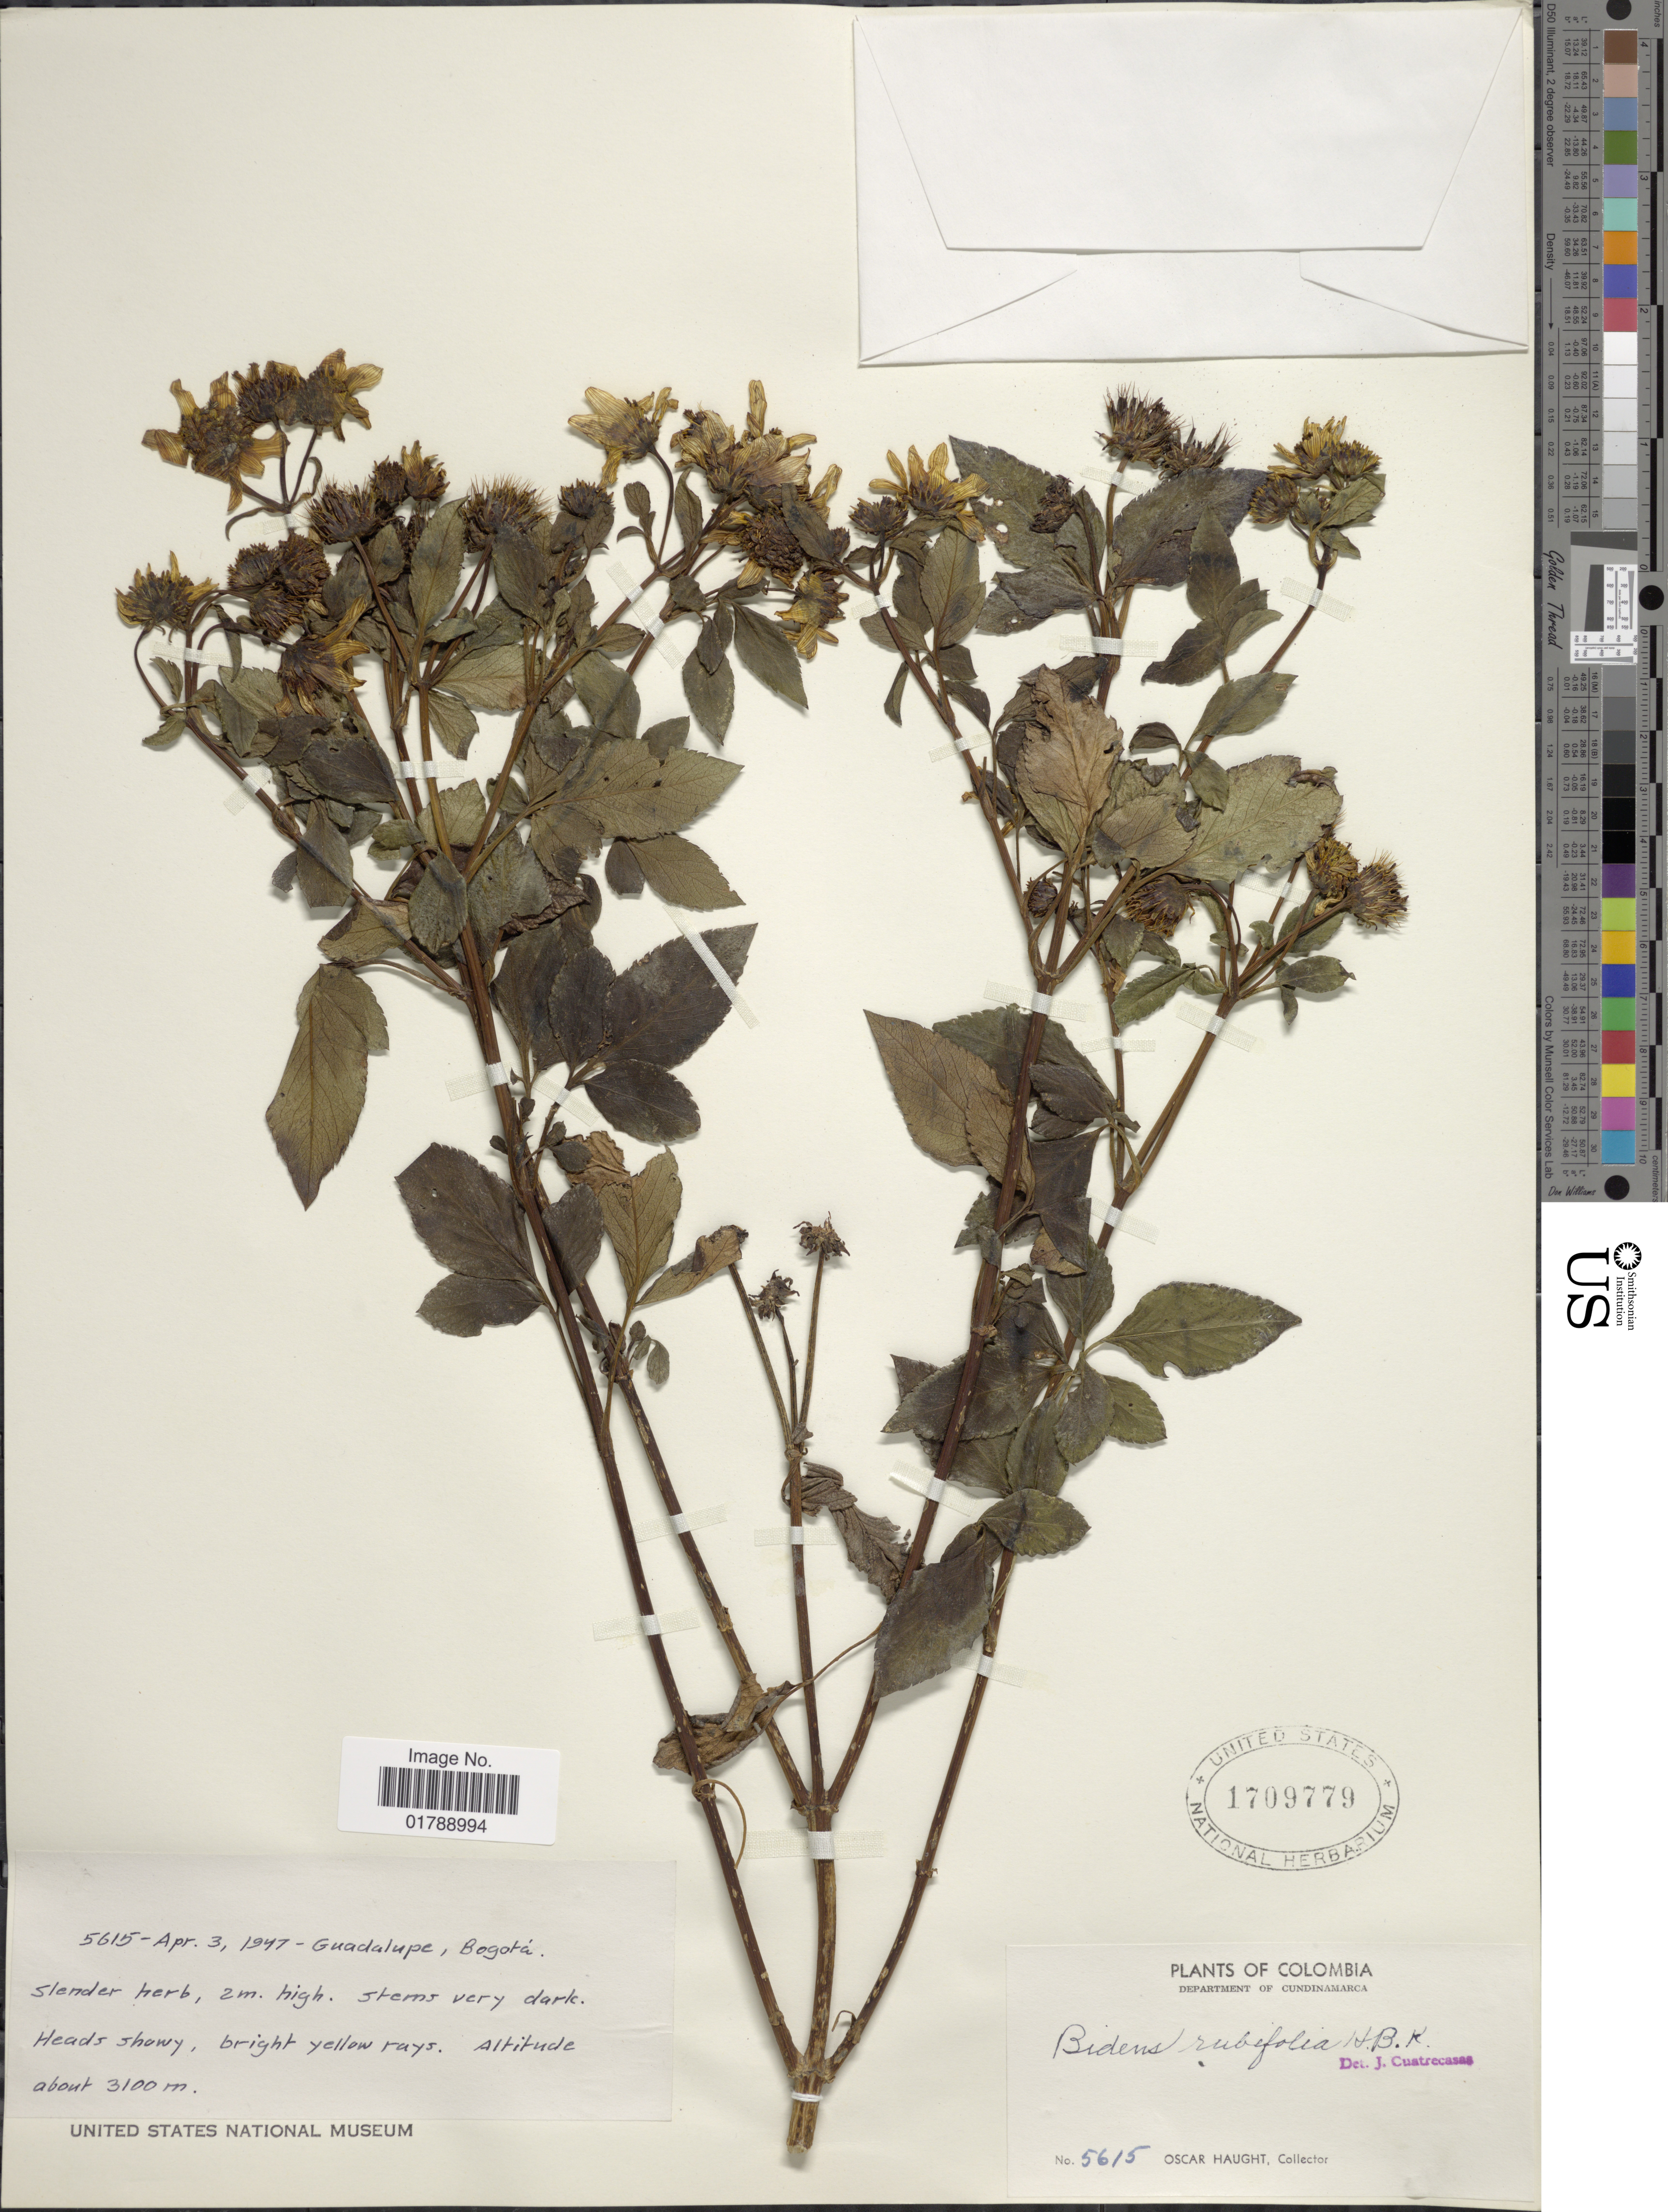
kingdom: Plantae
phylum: Tracheophyta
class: Magnoliopsida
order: Asterales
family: Asteraceae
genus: Bidens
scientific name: Bidens rubifolia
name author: Kunth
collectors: O. Haught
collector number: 5615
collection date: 1947-04-03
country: Colombia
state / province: Cundinamarca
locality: Guadalupe, Bogotá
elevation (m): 3100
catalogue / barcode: US 1709779